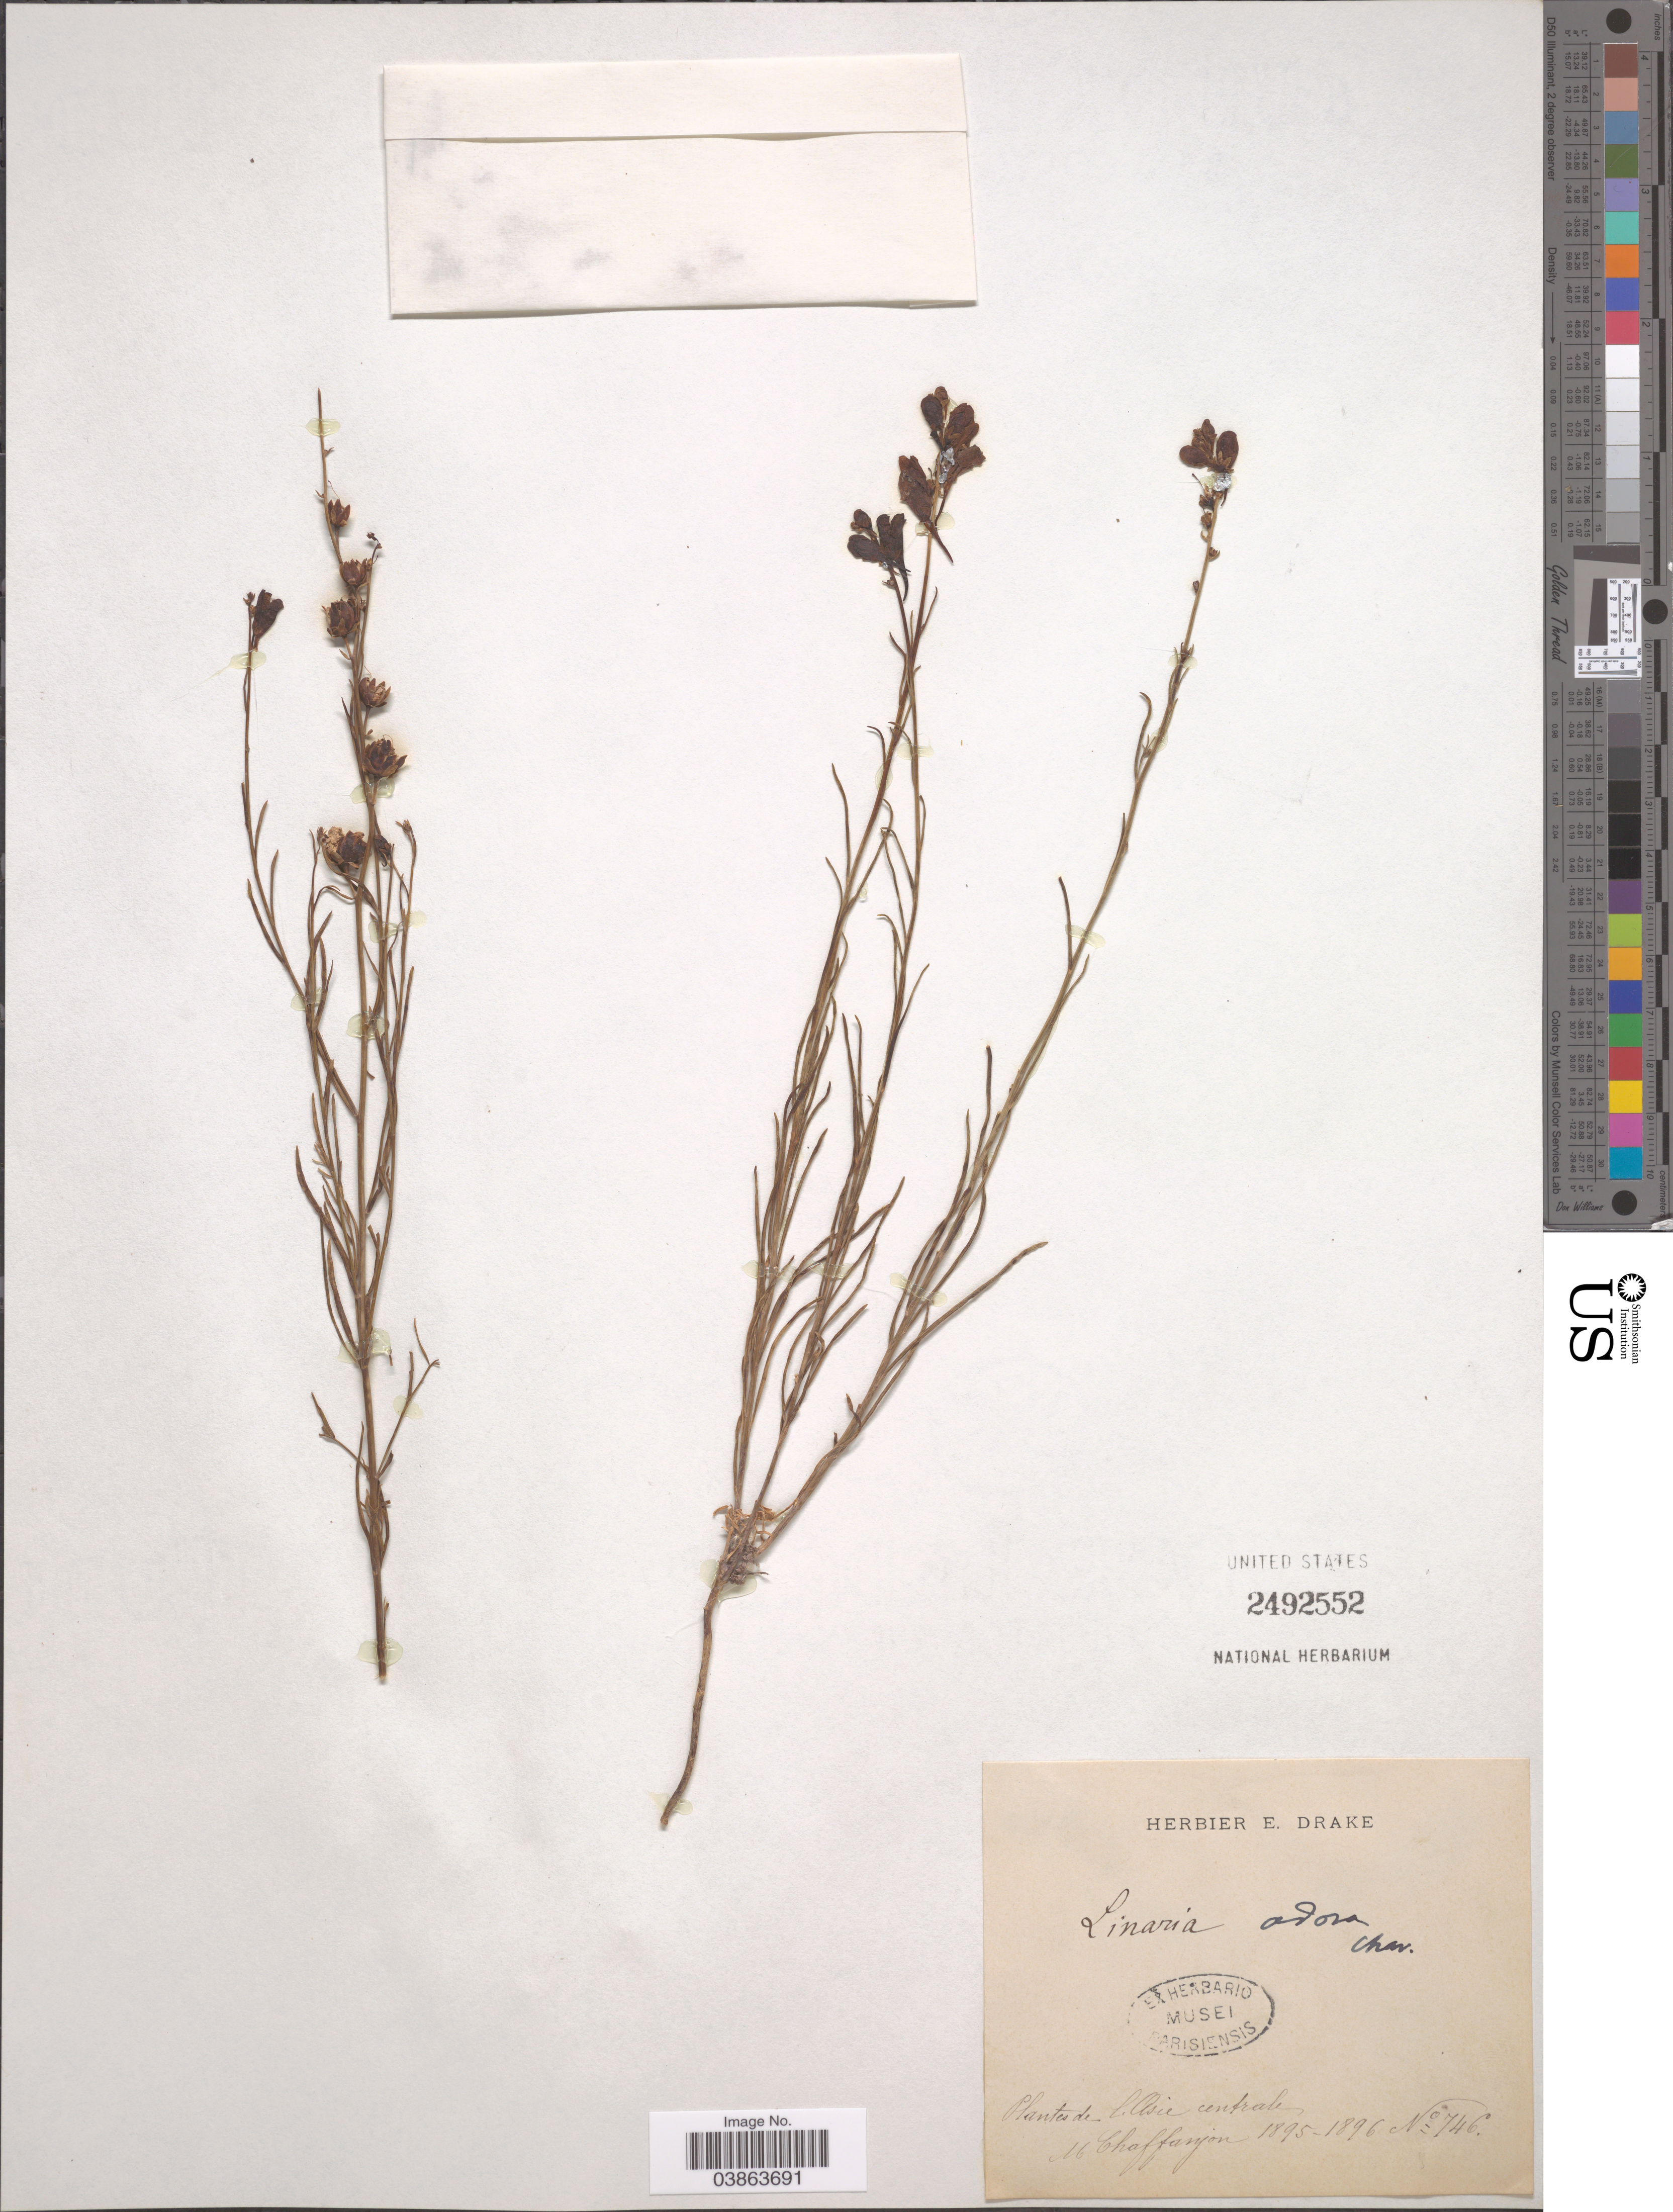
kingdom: Plantae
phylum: Tracheophyta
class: Magnoliopsida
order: Lamiales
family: Plantaginaceae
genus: Linaria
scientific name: Linaria odora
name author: (M. Bieb.) Fisch.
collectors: M. Chaffanjon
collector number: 746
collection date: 1895/1896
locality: L'Asie Centrale.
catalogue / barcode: US 2492552